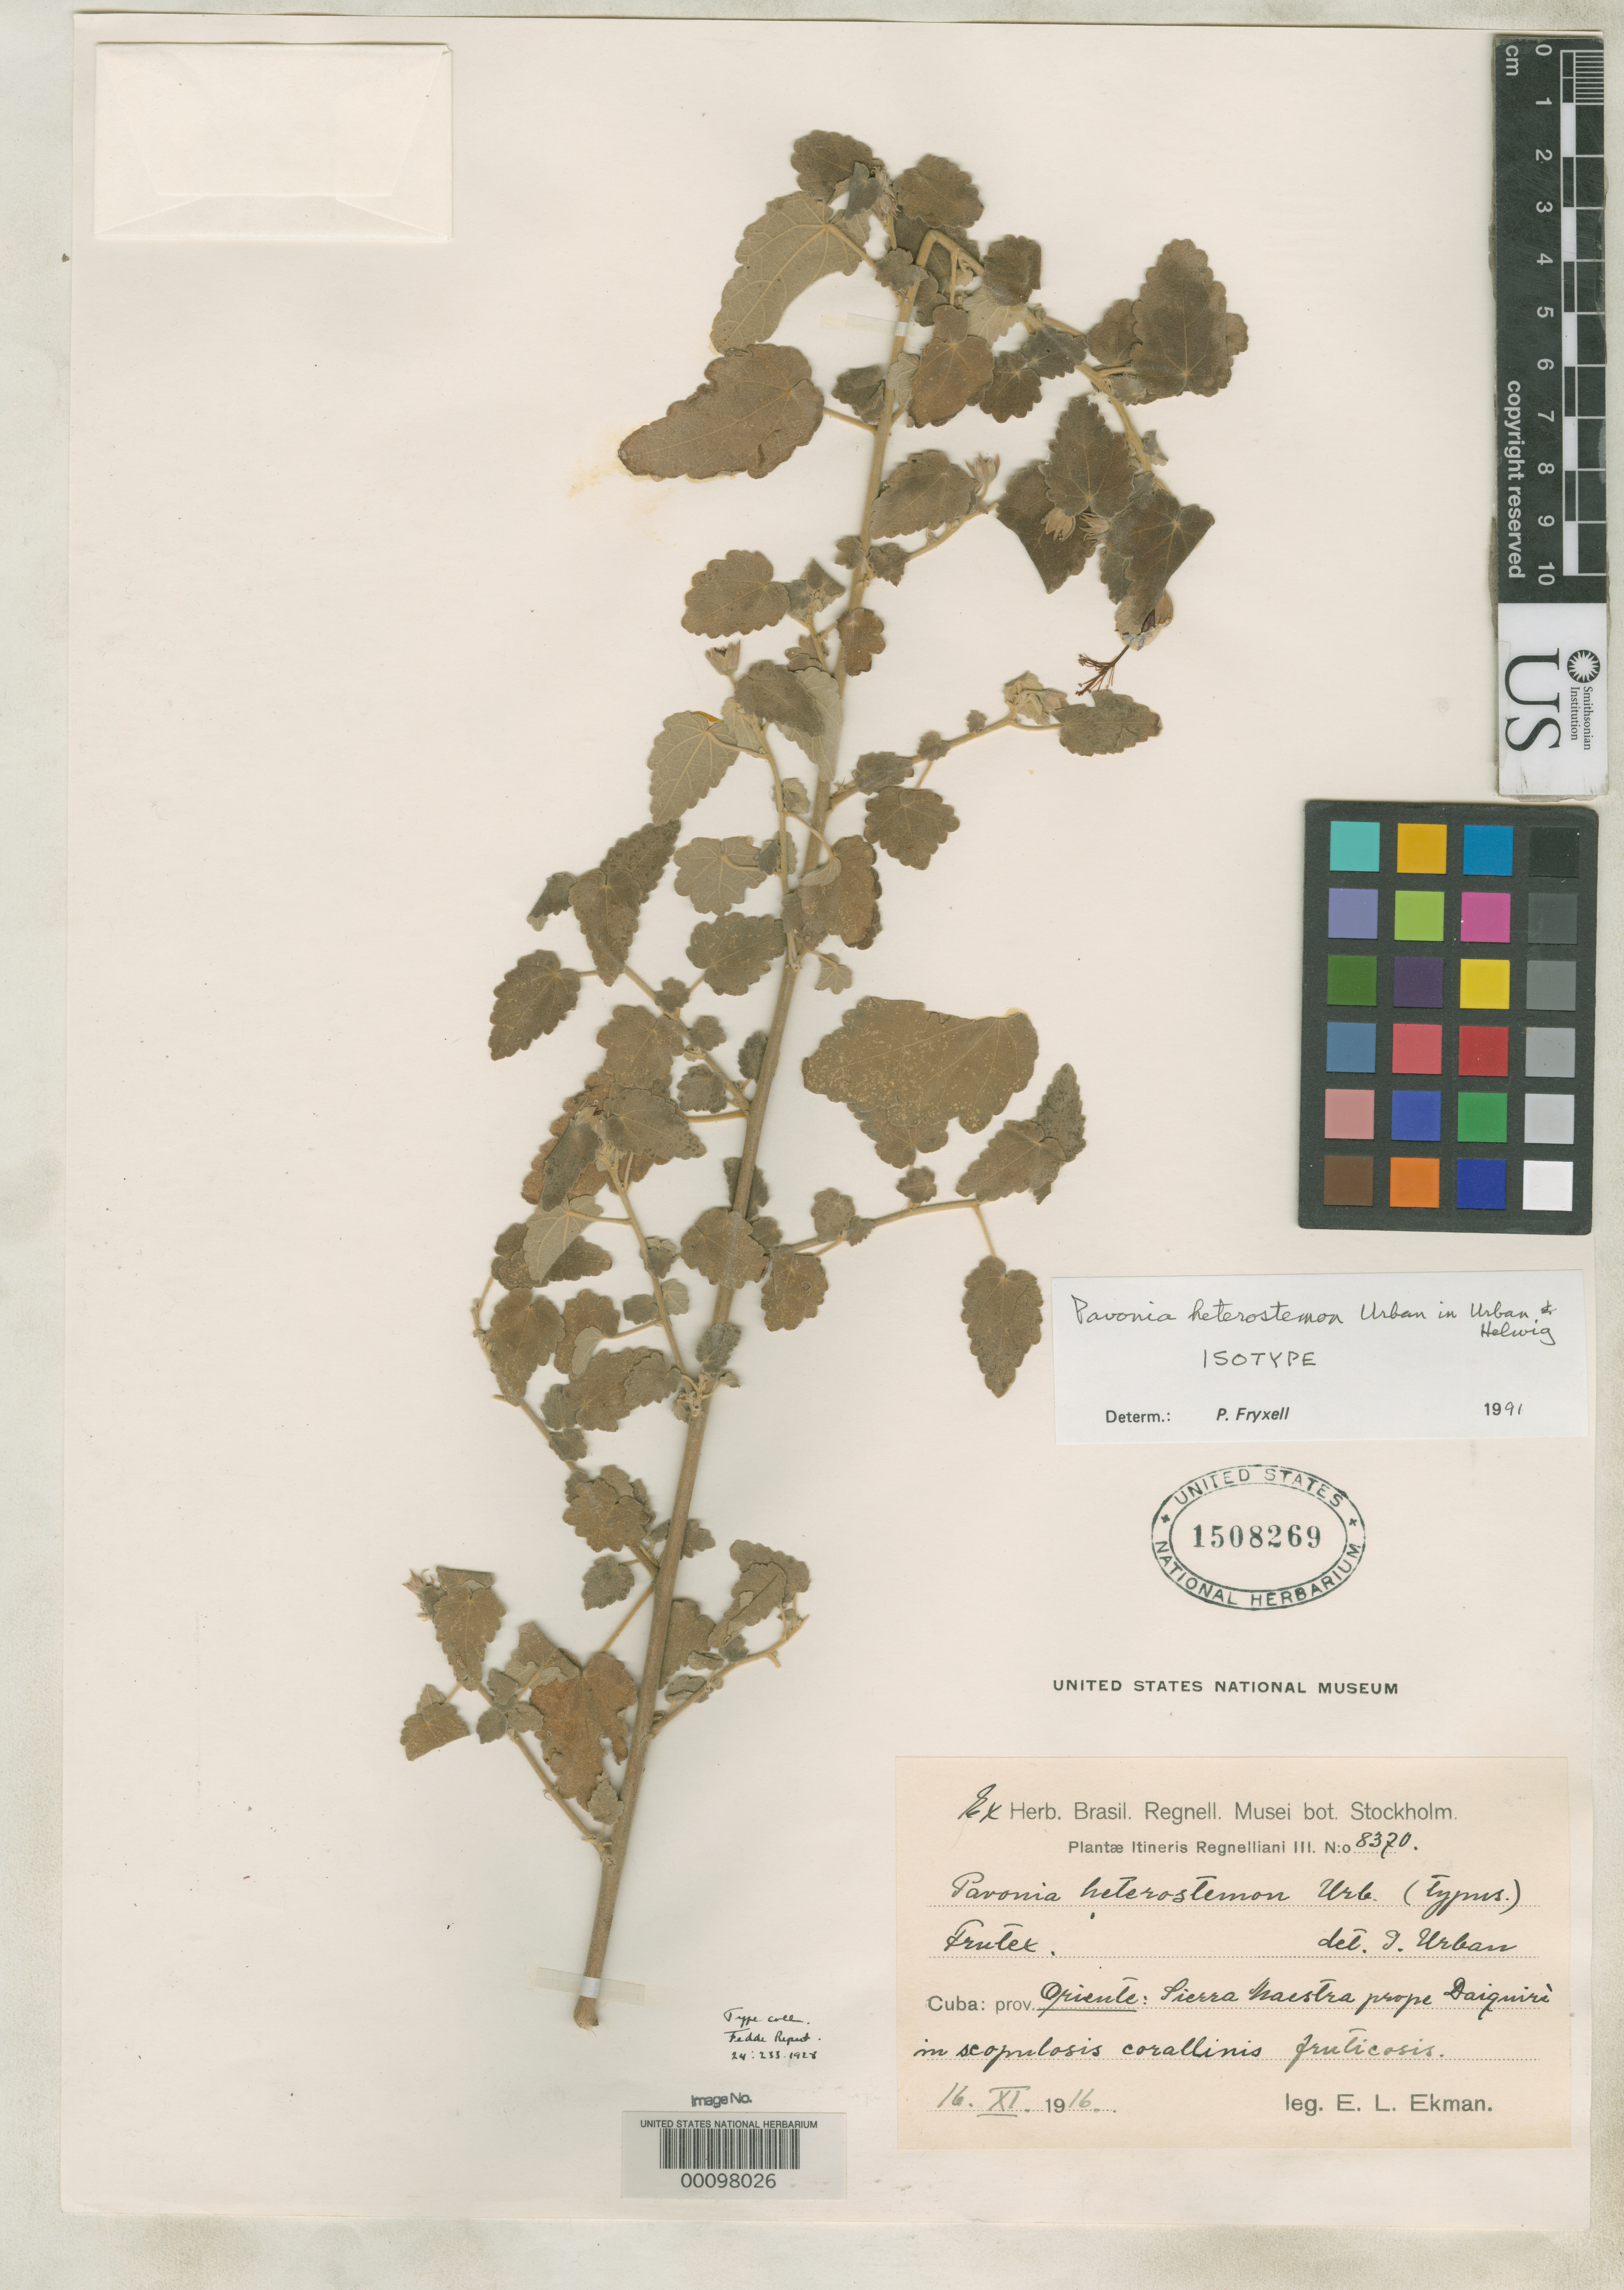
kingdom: Plantae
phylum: Tracheophyta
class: Magnoliopsida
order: Malvales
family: Malvaceae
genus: Pavonia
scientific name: Pavonia heterostemon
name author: Urb.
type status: Isotype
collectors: E. L. Ekman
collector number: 8370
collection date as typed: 16 Nov 1916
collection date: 1916-11-16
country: Cuba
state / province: Oriente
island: Greater Antilles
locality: Sierre Maestra prope Daiquiri.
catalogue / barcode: US 1508269